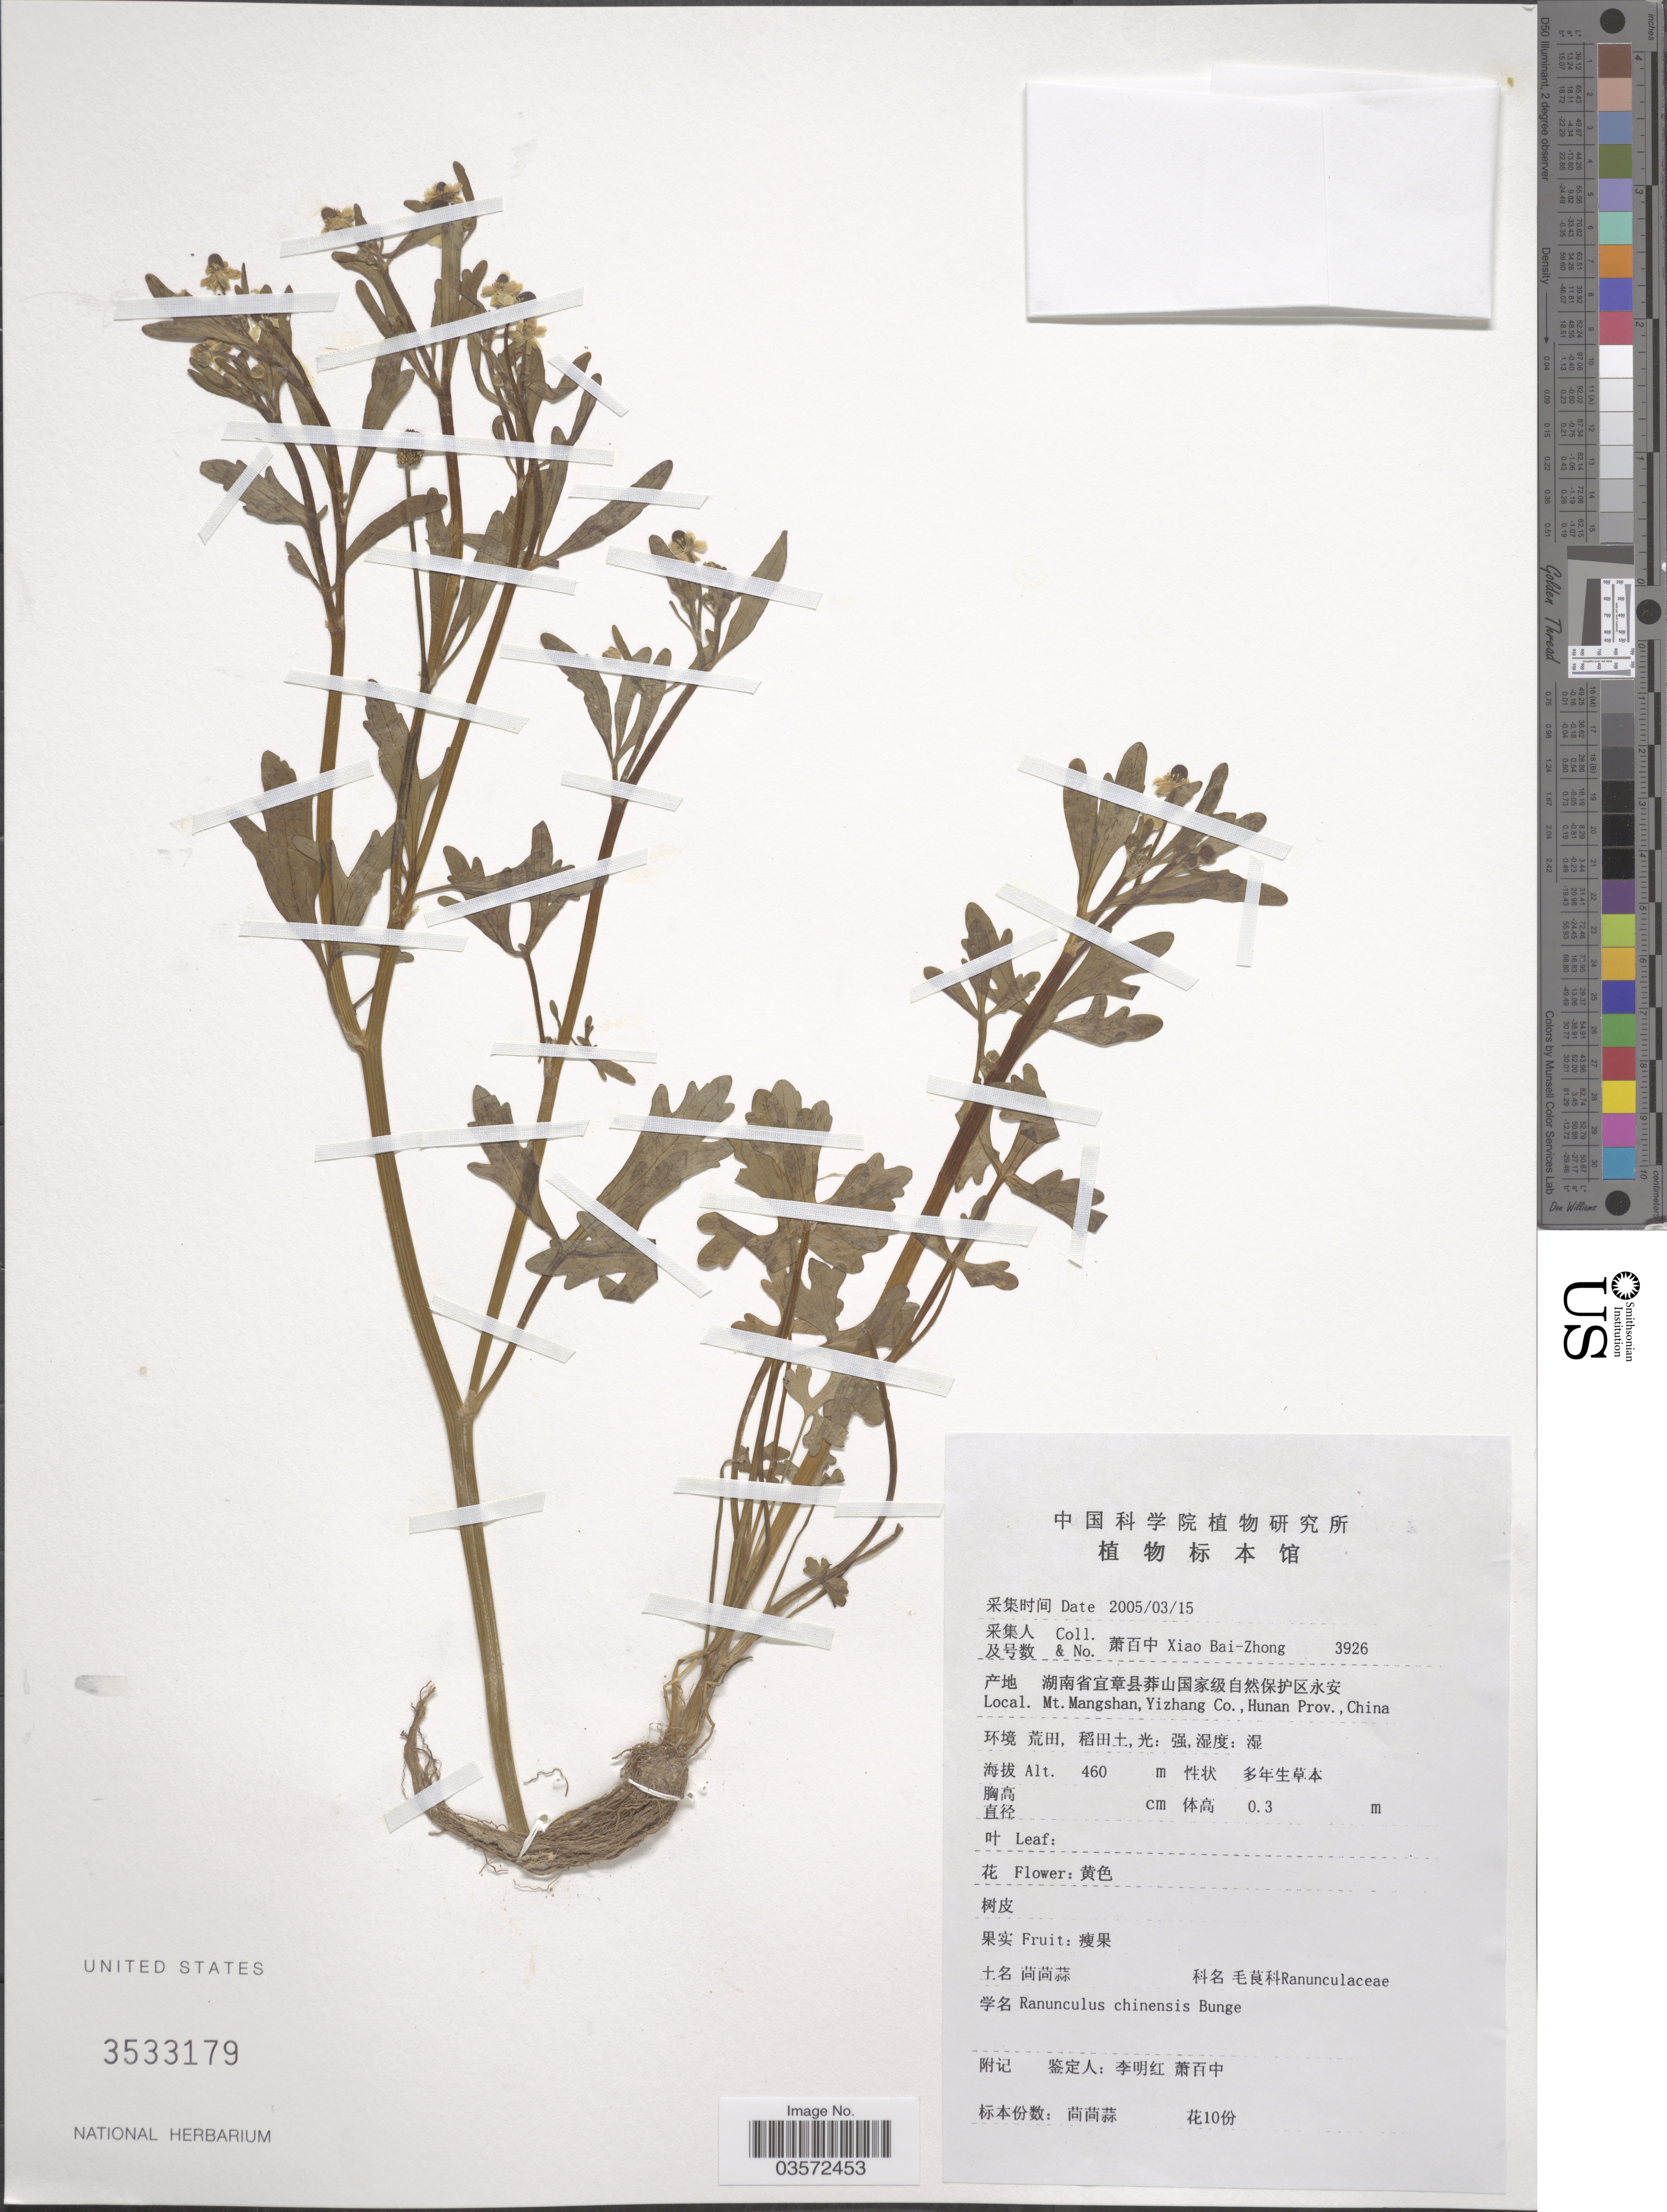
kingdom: Plantae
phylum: Tracheophyta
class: Magnoliopsida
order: Ranunculales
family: Ranunculaceae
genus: Ranunculus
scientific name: Ranunculus chinensis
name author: Bunge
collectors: B. Z. Xiao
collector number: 3926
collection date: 2005-03-15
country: China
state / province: Hunan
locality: Mt. Mangshan, Yizhang Co.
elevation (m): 460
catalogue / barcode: US 3533179